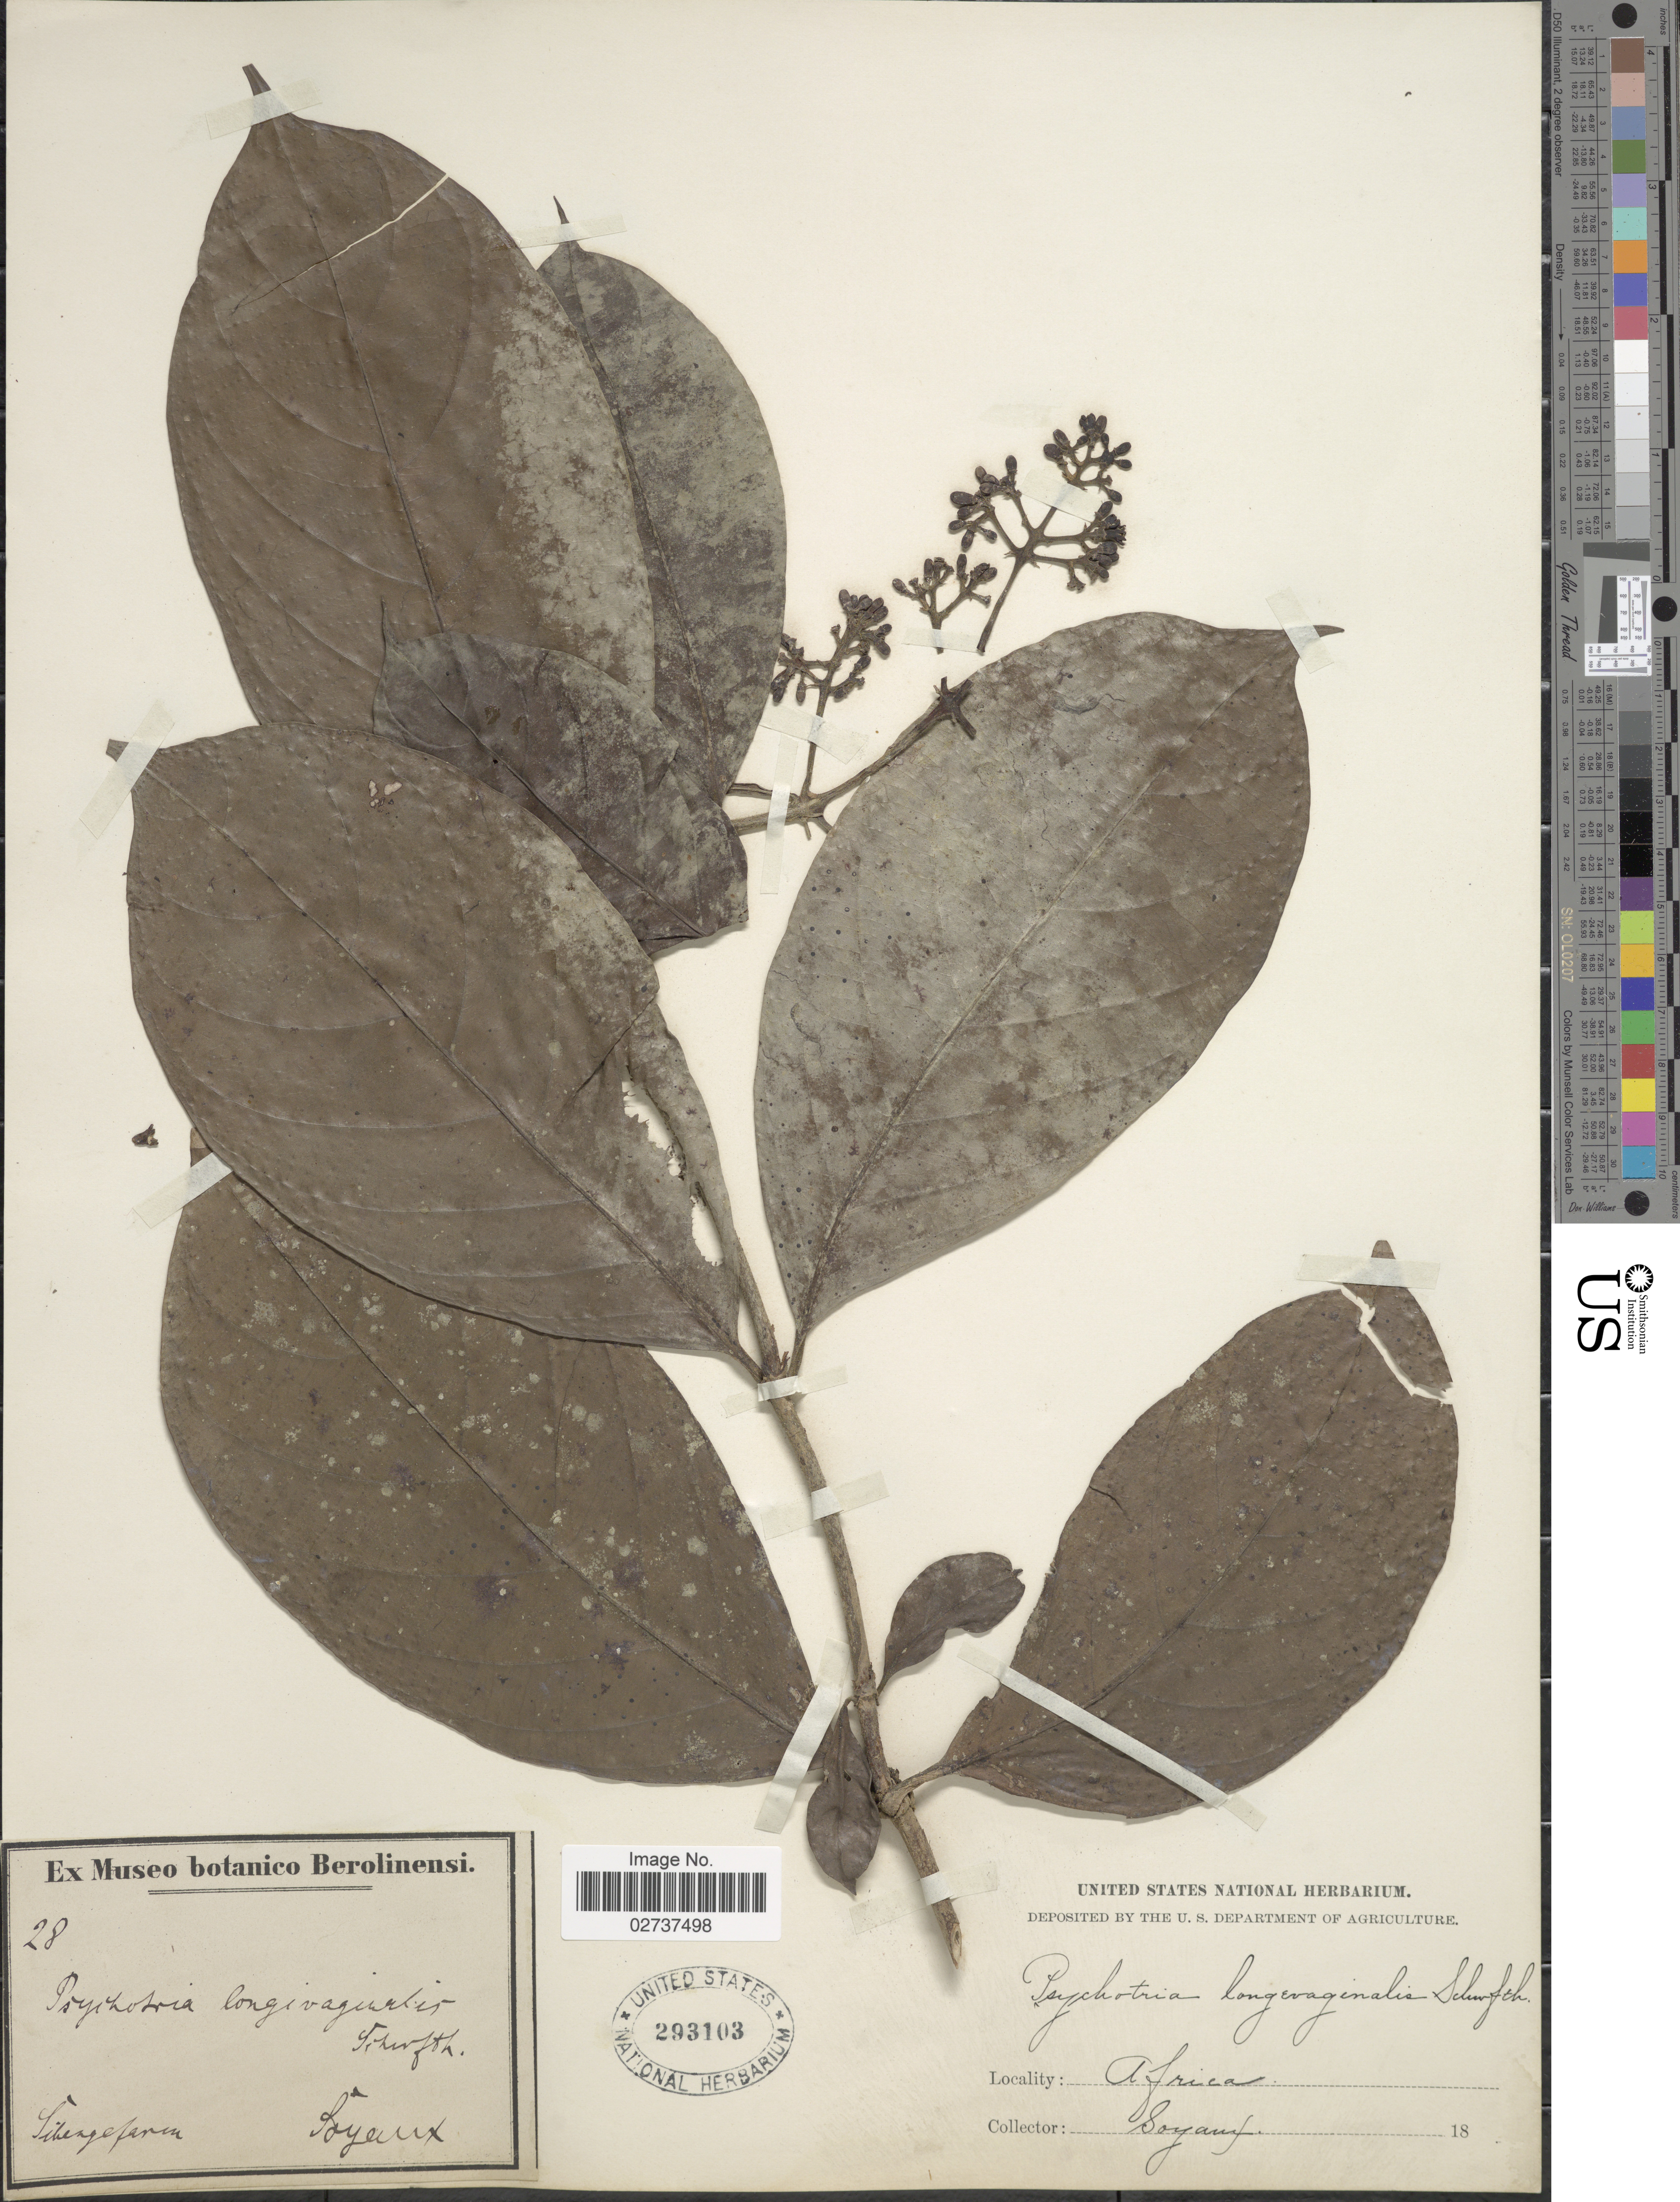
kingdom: Plantae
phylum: Tracheophyta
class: Magnoliopsida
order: Gentianales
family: Rubiaceae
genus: Psychotria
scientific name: Psychotria longivaginalis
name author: Schweinf. ex Hiern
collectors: -. Soyaux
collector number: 28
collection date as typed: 18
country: Gabon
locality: Sibangefarm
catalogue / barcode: US 293103